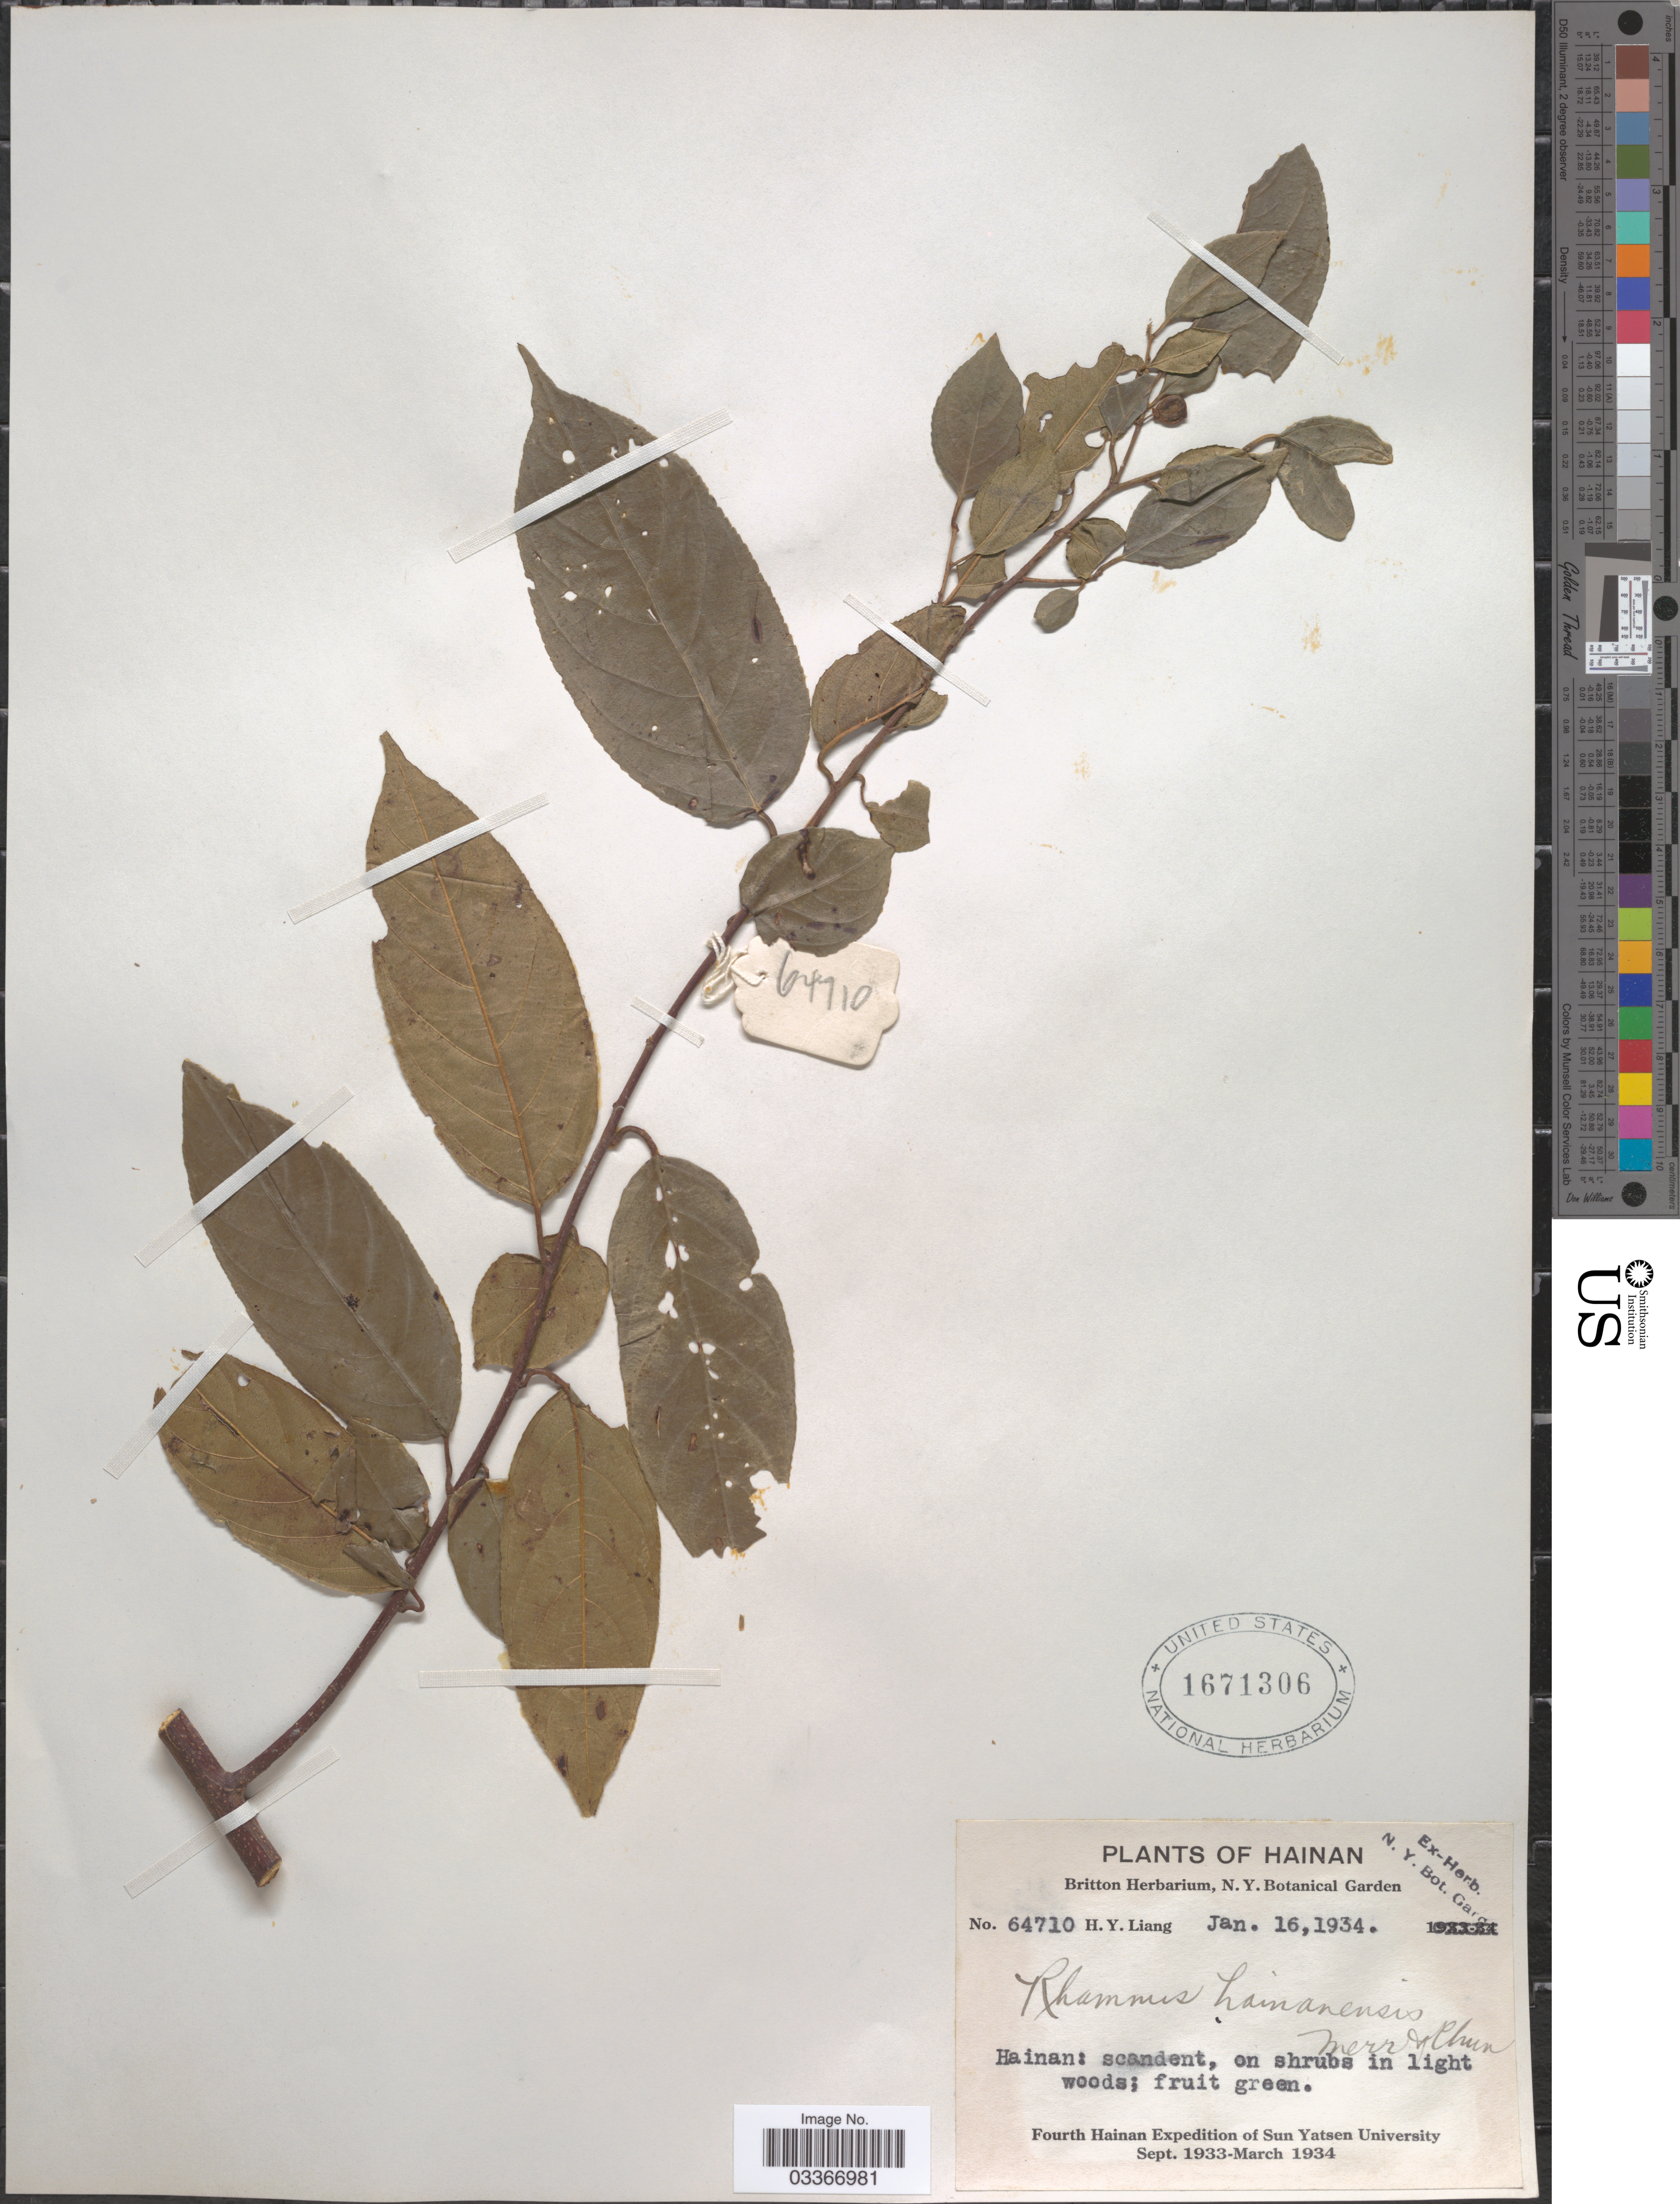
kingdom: Plantae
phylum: Tracheophyta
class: Magnoliopsida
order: Rosales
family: Rhamnaceae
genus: Rhamnus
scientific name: Rhamnus hainanensis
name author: Merr. & Chun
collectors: H. Y. Liang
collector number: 64710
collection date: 1934-01-16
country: China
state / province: Hainan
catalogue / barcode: US 1671306